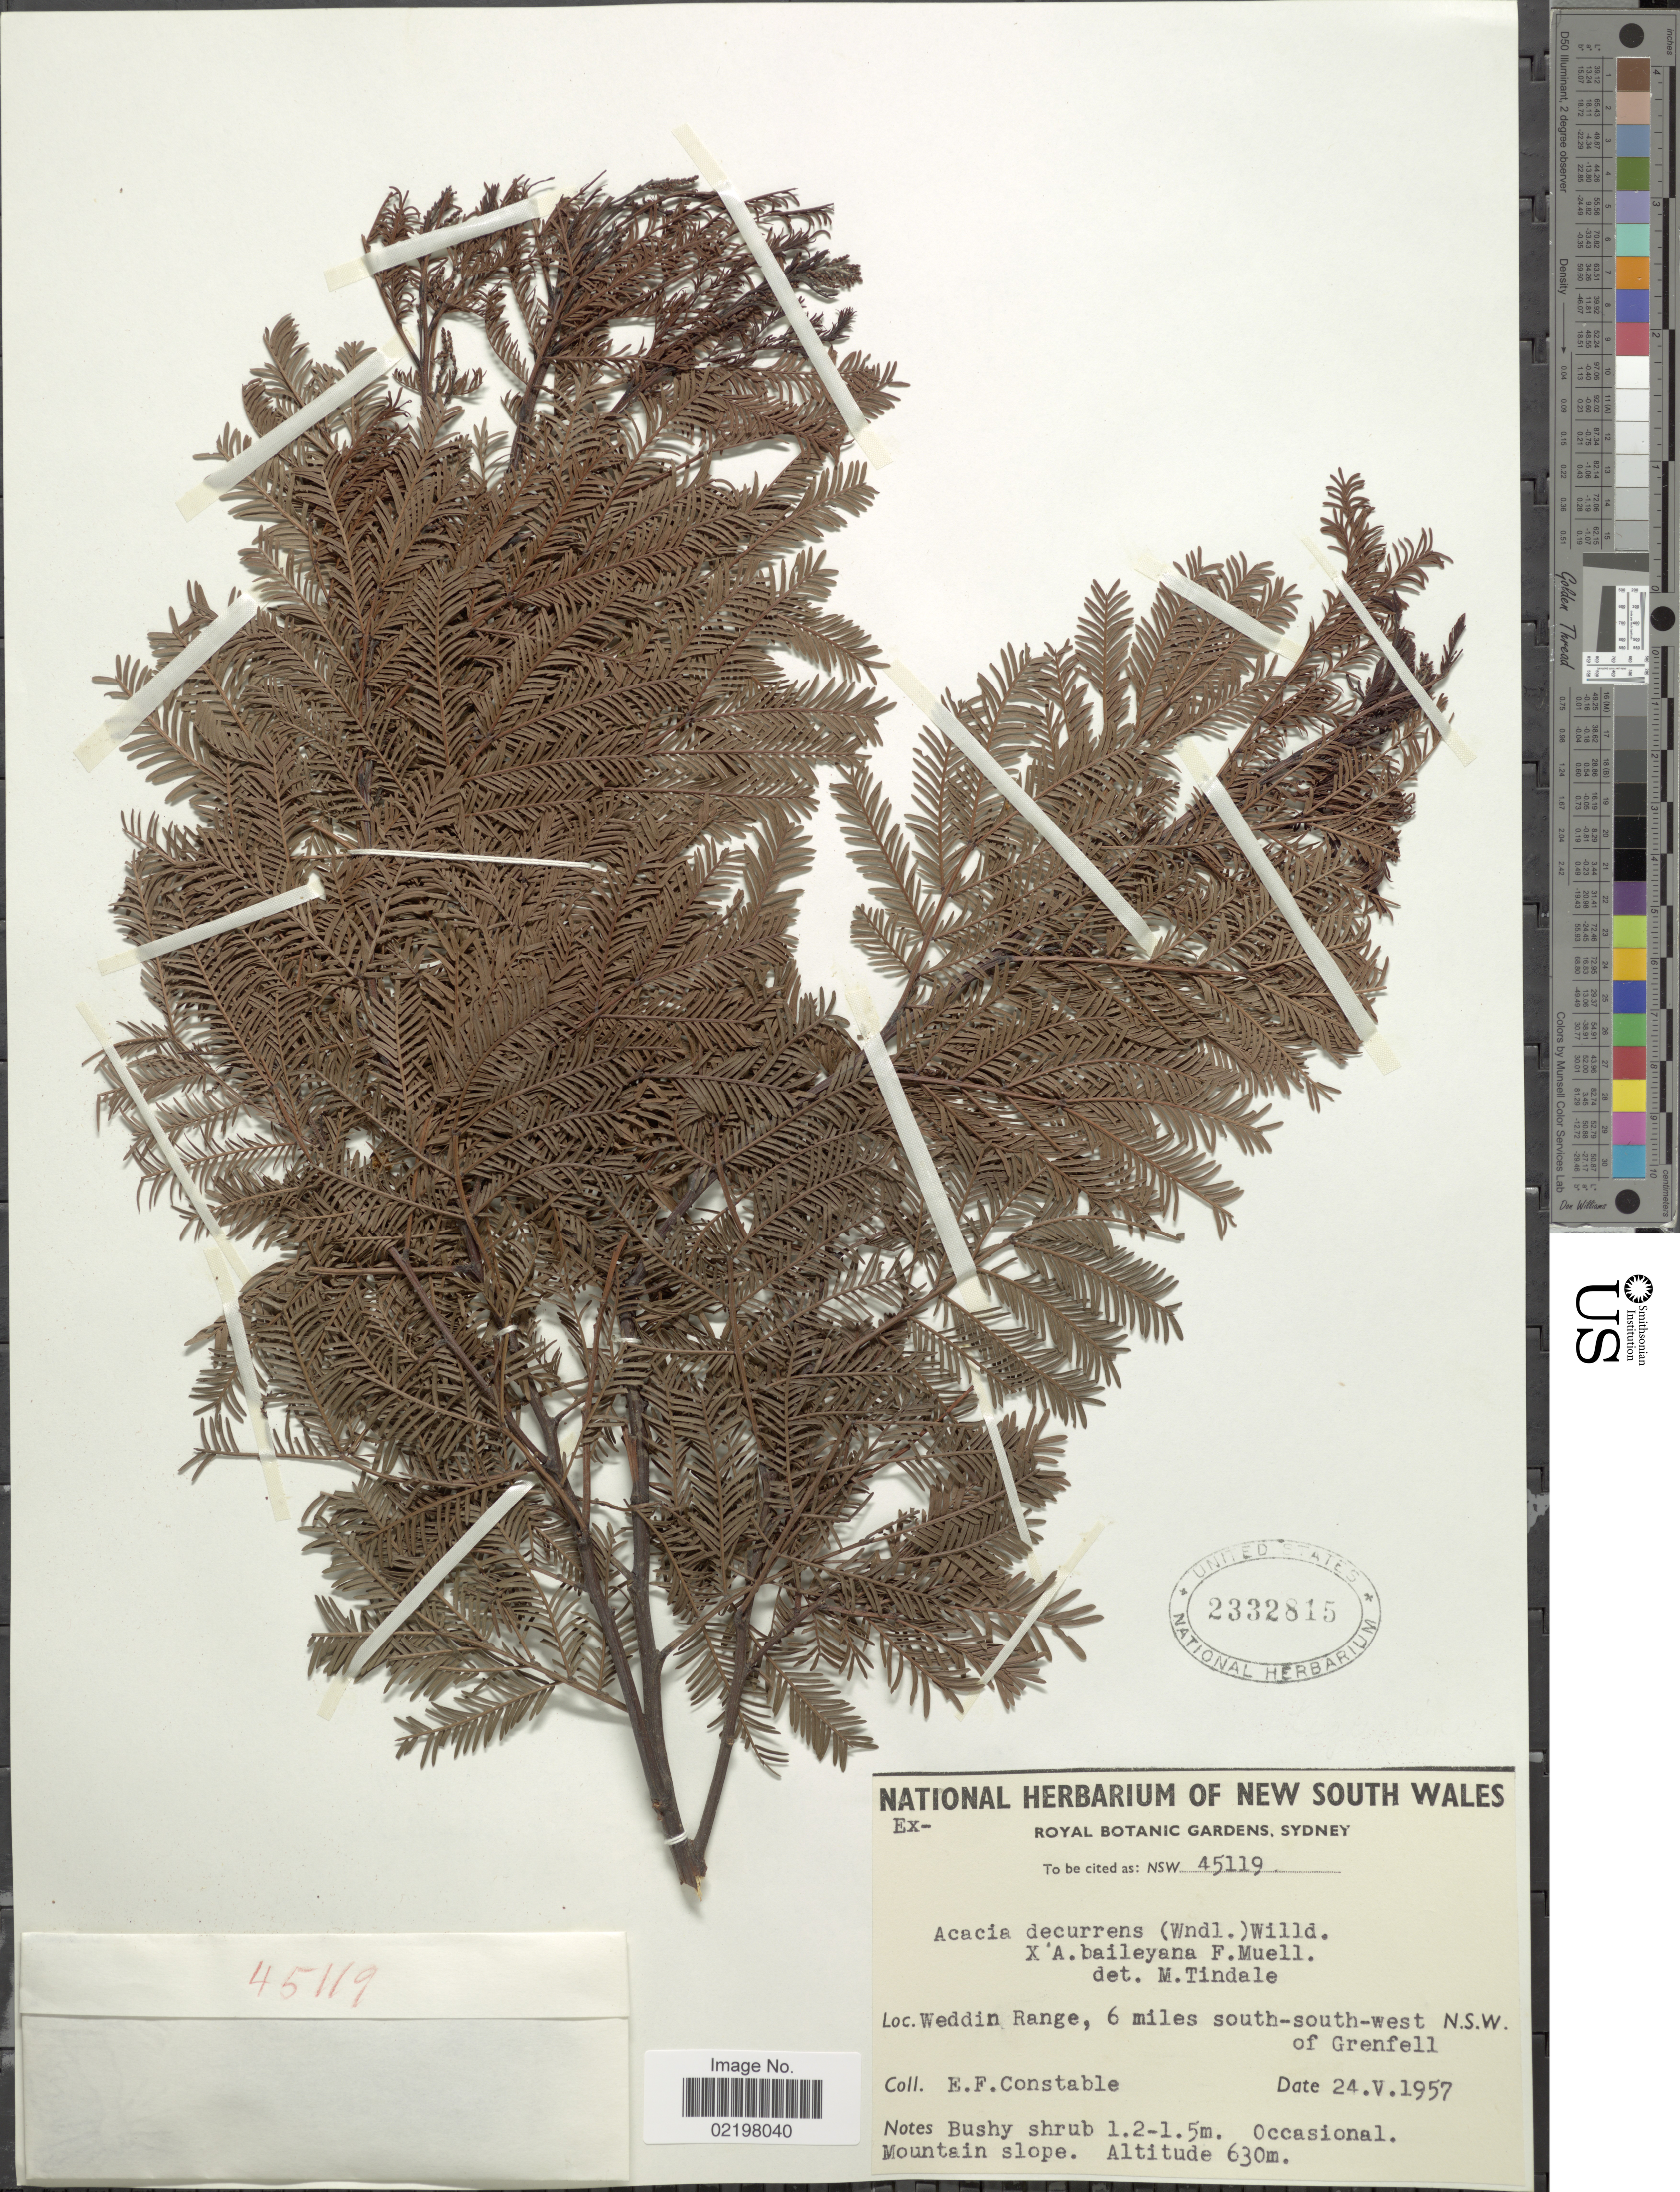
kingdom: Plantae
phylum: Tracheophyta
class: Magnoliopsida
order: Fabales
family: Fabaceae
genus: Acacia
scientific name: Acacia baileyana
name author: F. Muell.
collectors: E. F. Constable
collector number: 45119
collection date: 1957-05-24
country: Australia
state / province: New South Wales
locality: Weddin Range, 6 miles south-south-west of Grenfell, N.S.W.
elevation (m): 630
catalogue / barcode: US 2332815